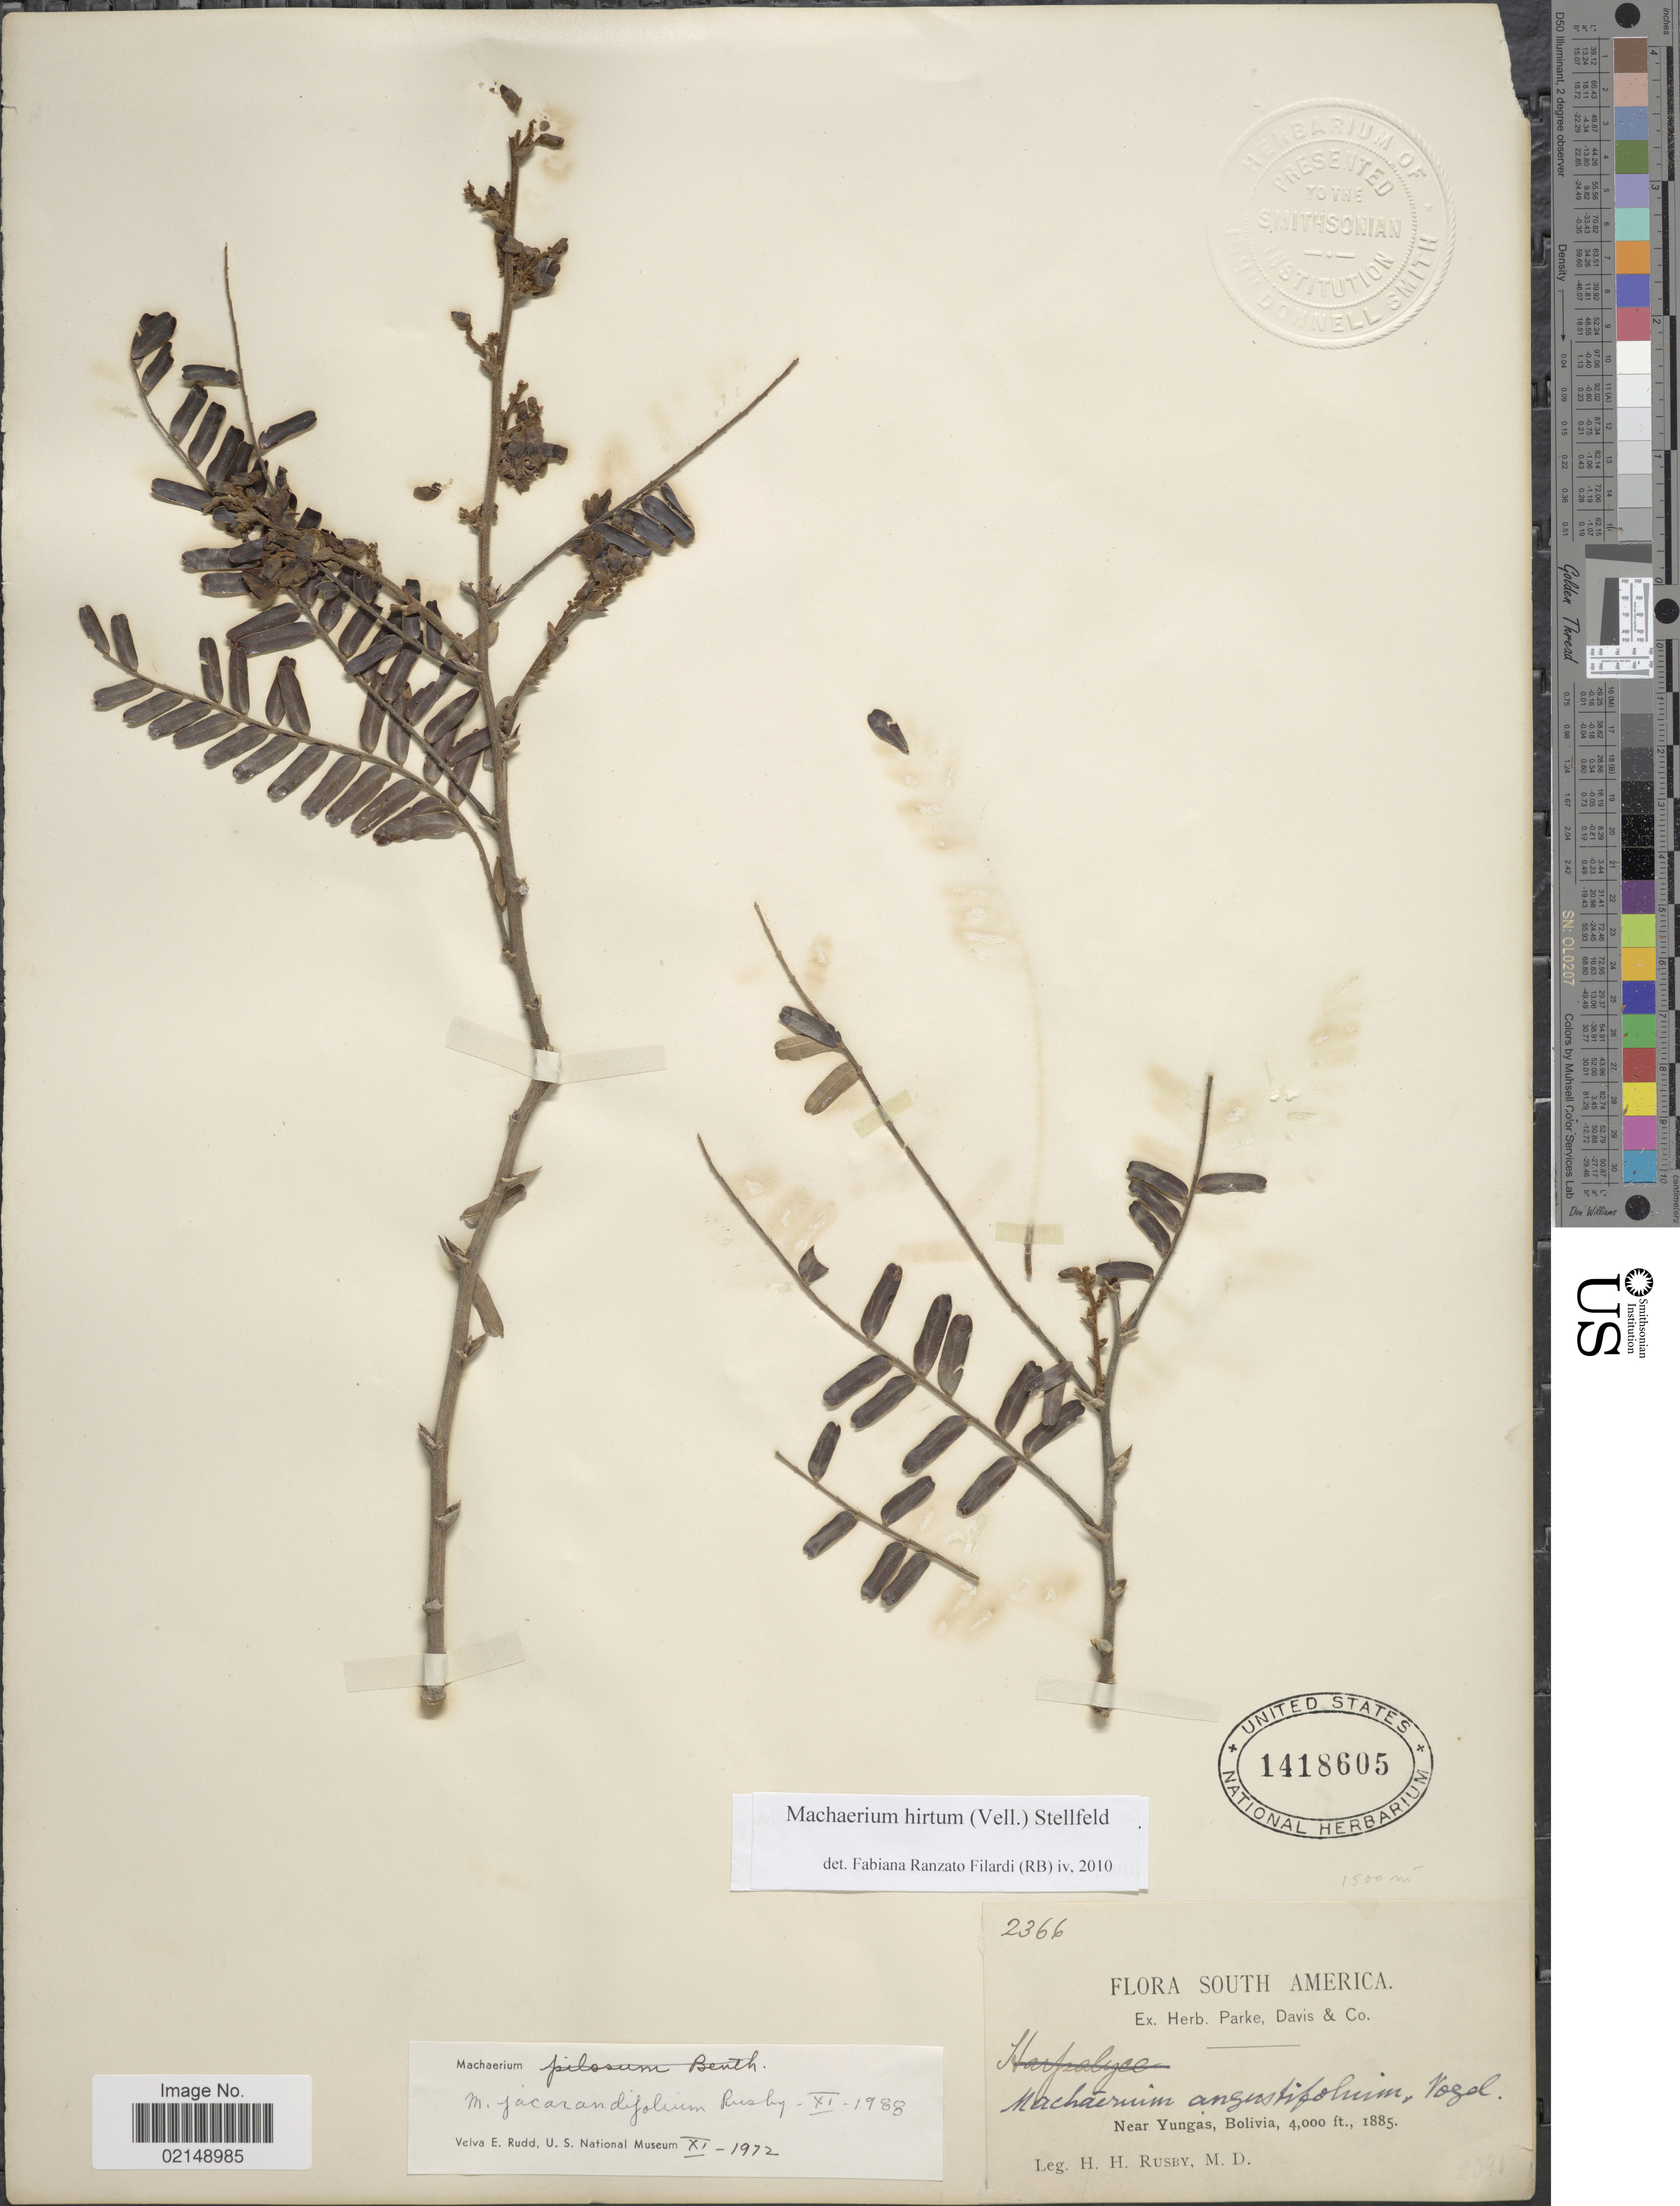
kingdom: Plantae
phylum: Tracheophyta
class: Magnoliopsida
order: Fabales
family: Fabaceae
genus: Machaerium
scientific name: Machaerium hirtum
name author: (Vell.) Stellfeld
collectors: H. H. Rusby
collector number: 2366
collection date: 1885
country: Bolivia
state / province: La Paz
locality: Near Yungas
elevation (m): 1219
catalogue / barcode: US 1418605